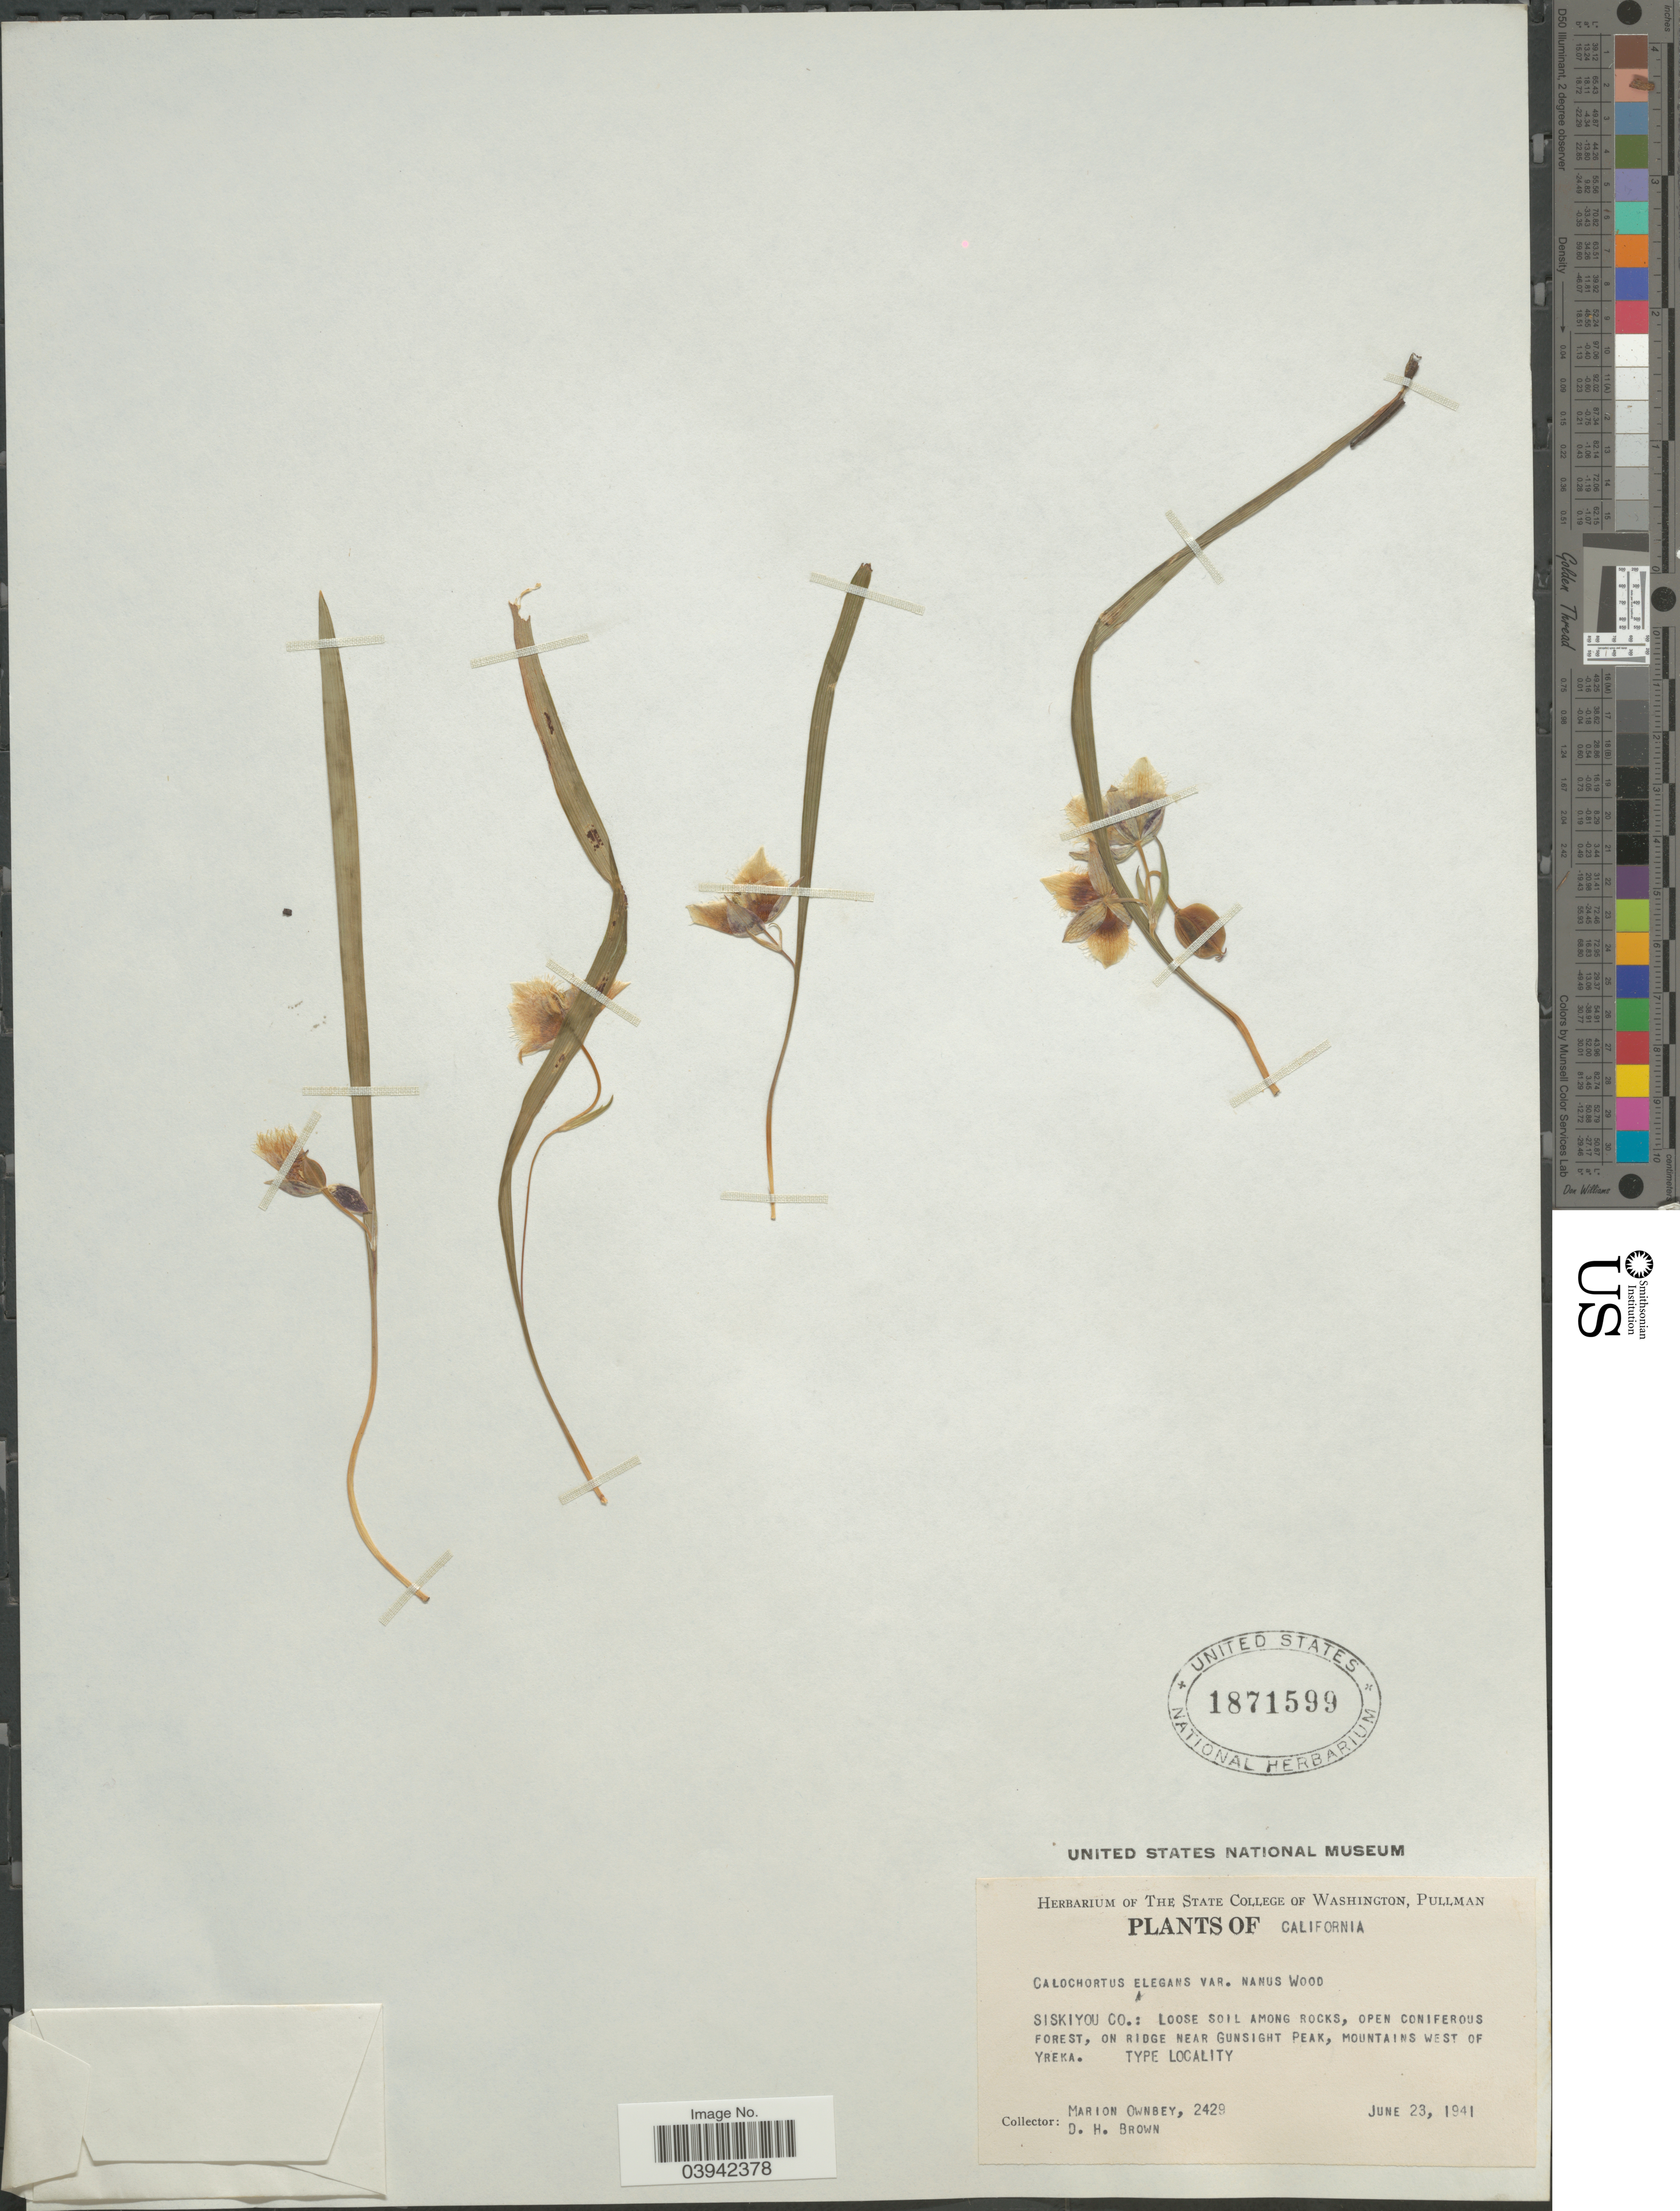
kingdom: Plantae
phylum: Tracheophyta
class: Liliopsida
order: Liliales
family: Liliaceae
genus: Calochortus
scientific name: Calochortus elegans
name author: Pursh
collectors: M. Ownbey & D. Brown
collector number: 2429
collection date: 1941-06-23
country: United States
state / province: California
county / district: Siskiyou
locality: Siskiyou Co.: Loose soil among rocks, open coniferous forest, on ridge near Gunsight Peak, Mountains West of Yreka.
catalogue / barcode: US 1871599